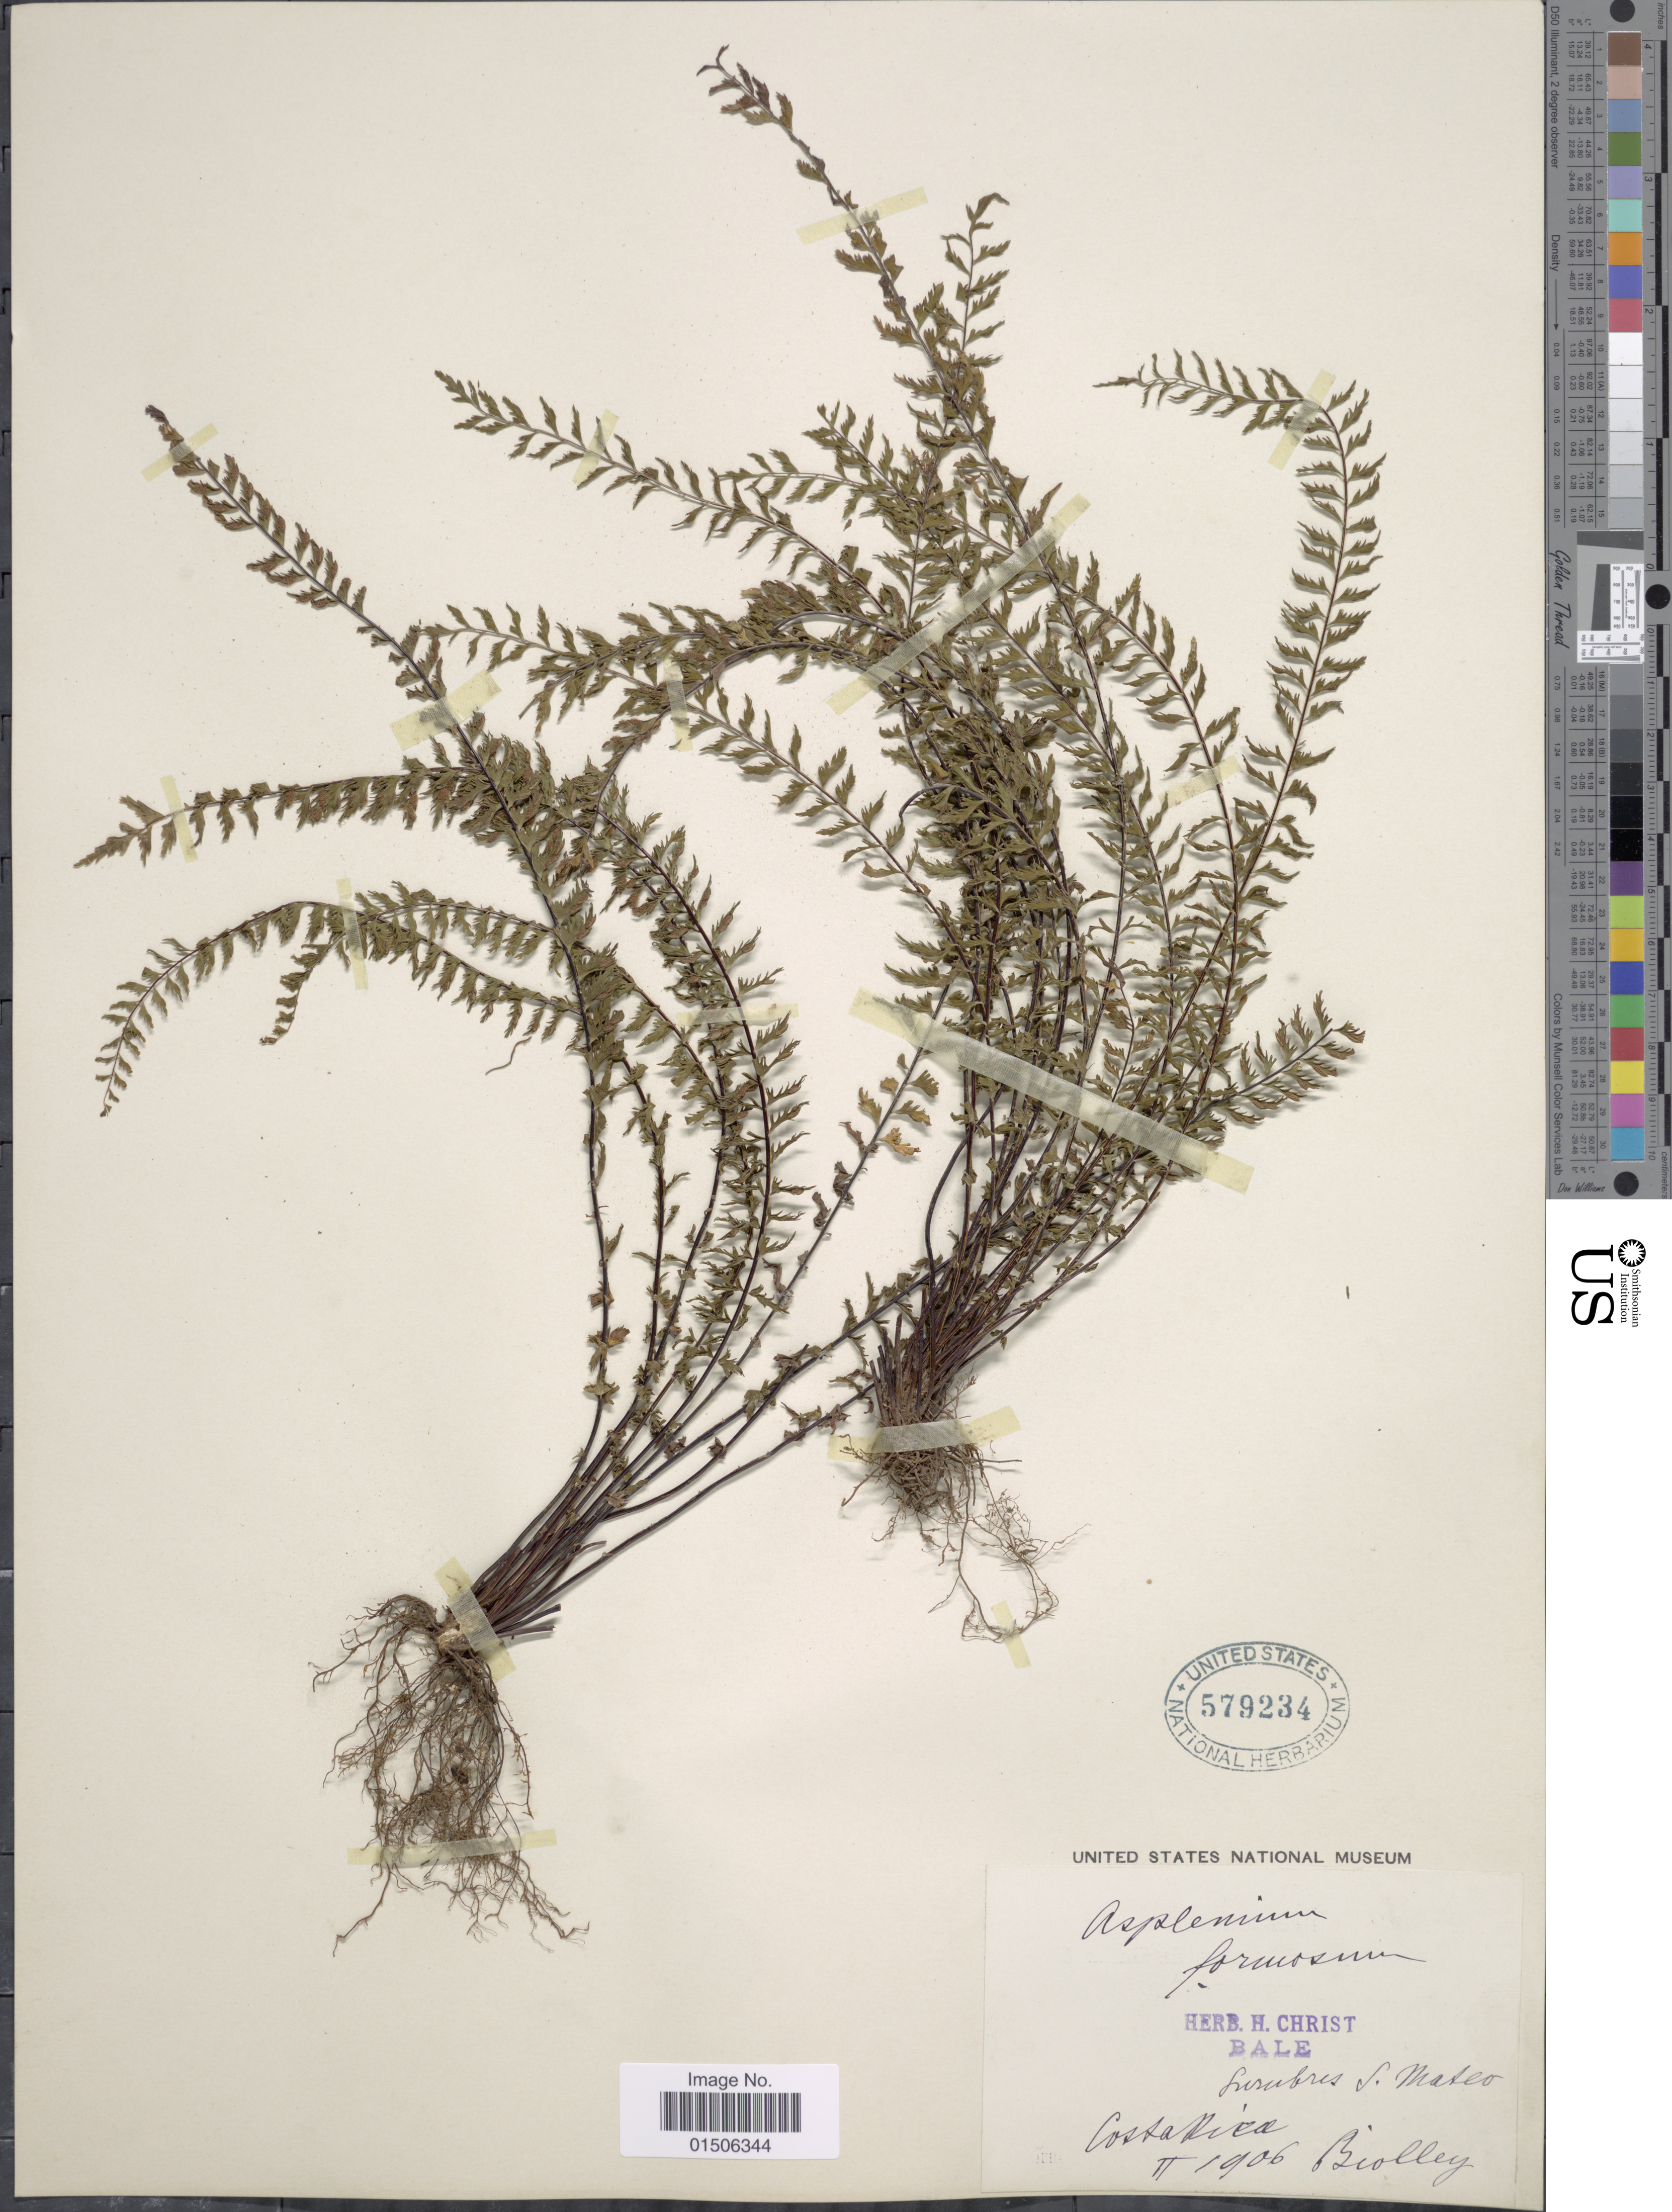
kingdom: Plantae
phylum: Tracheophyta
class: Polypodiopsida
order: Polypodiales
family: Aspleniaceae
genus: Asplenium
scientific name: Asplenium formosum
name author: Willd.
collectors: Biolley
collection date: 1906-02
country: Costa Rica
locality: [illegible text] S. Mateo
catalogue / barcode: US 579234